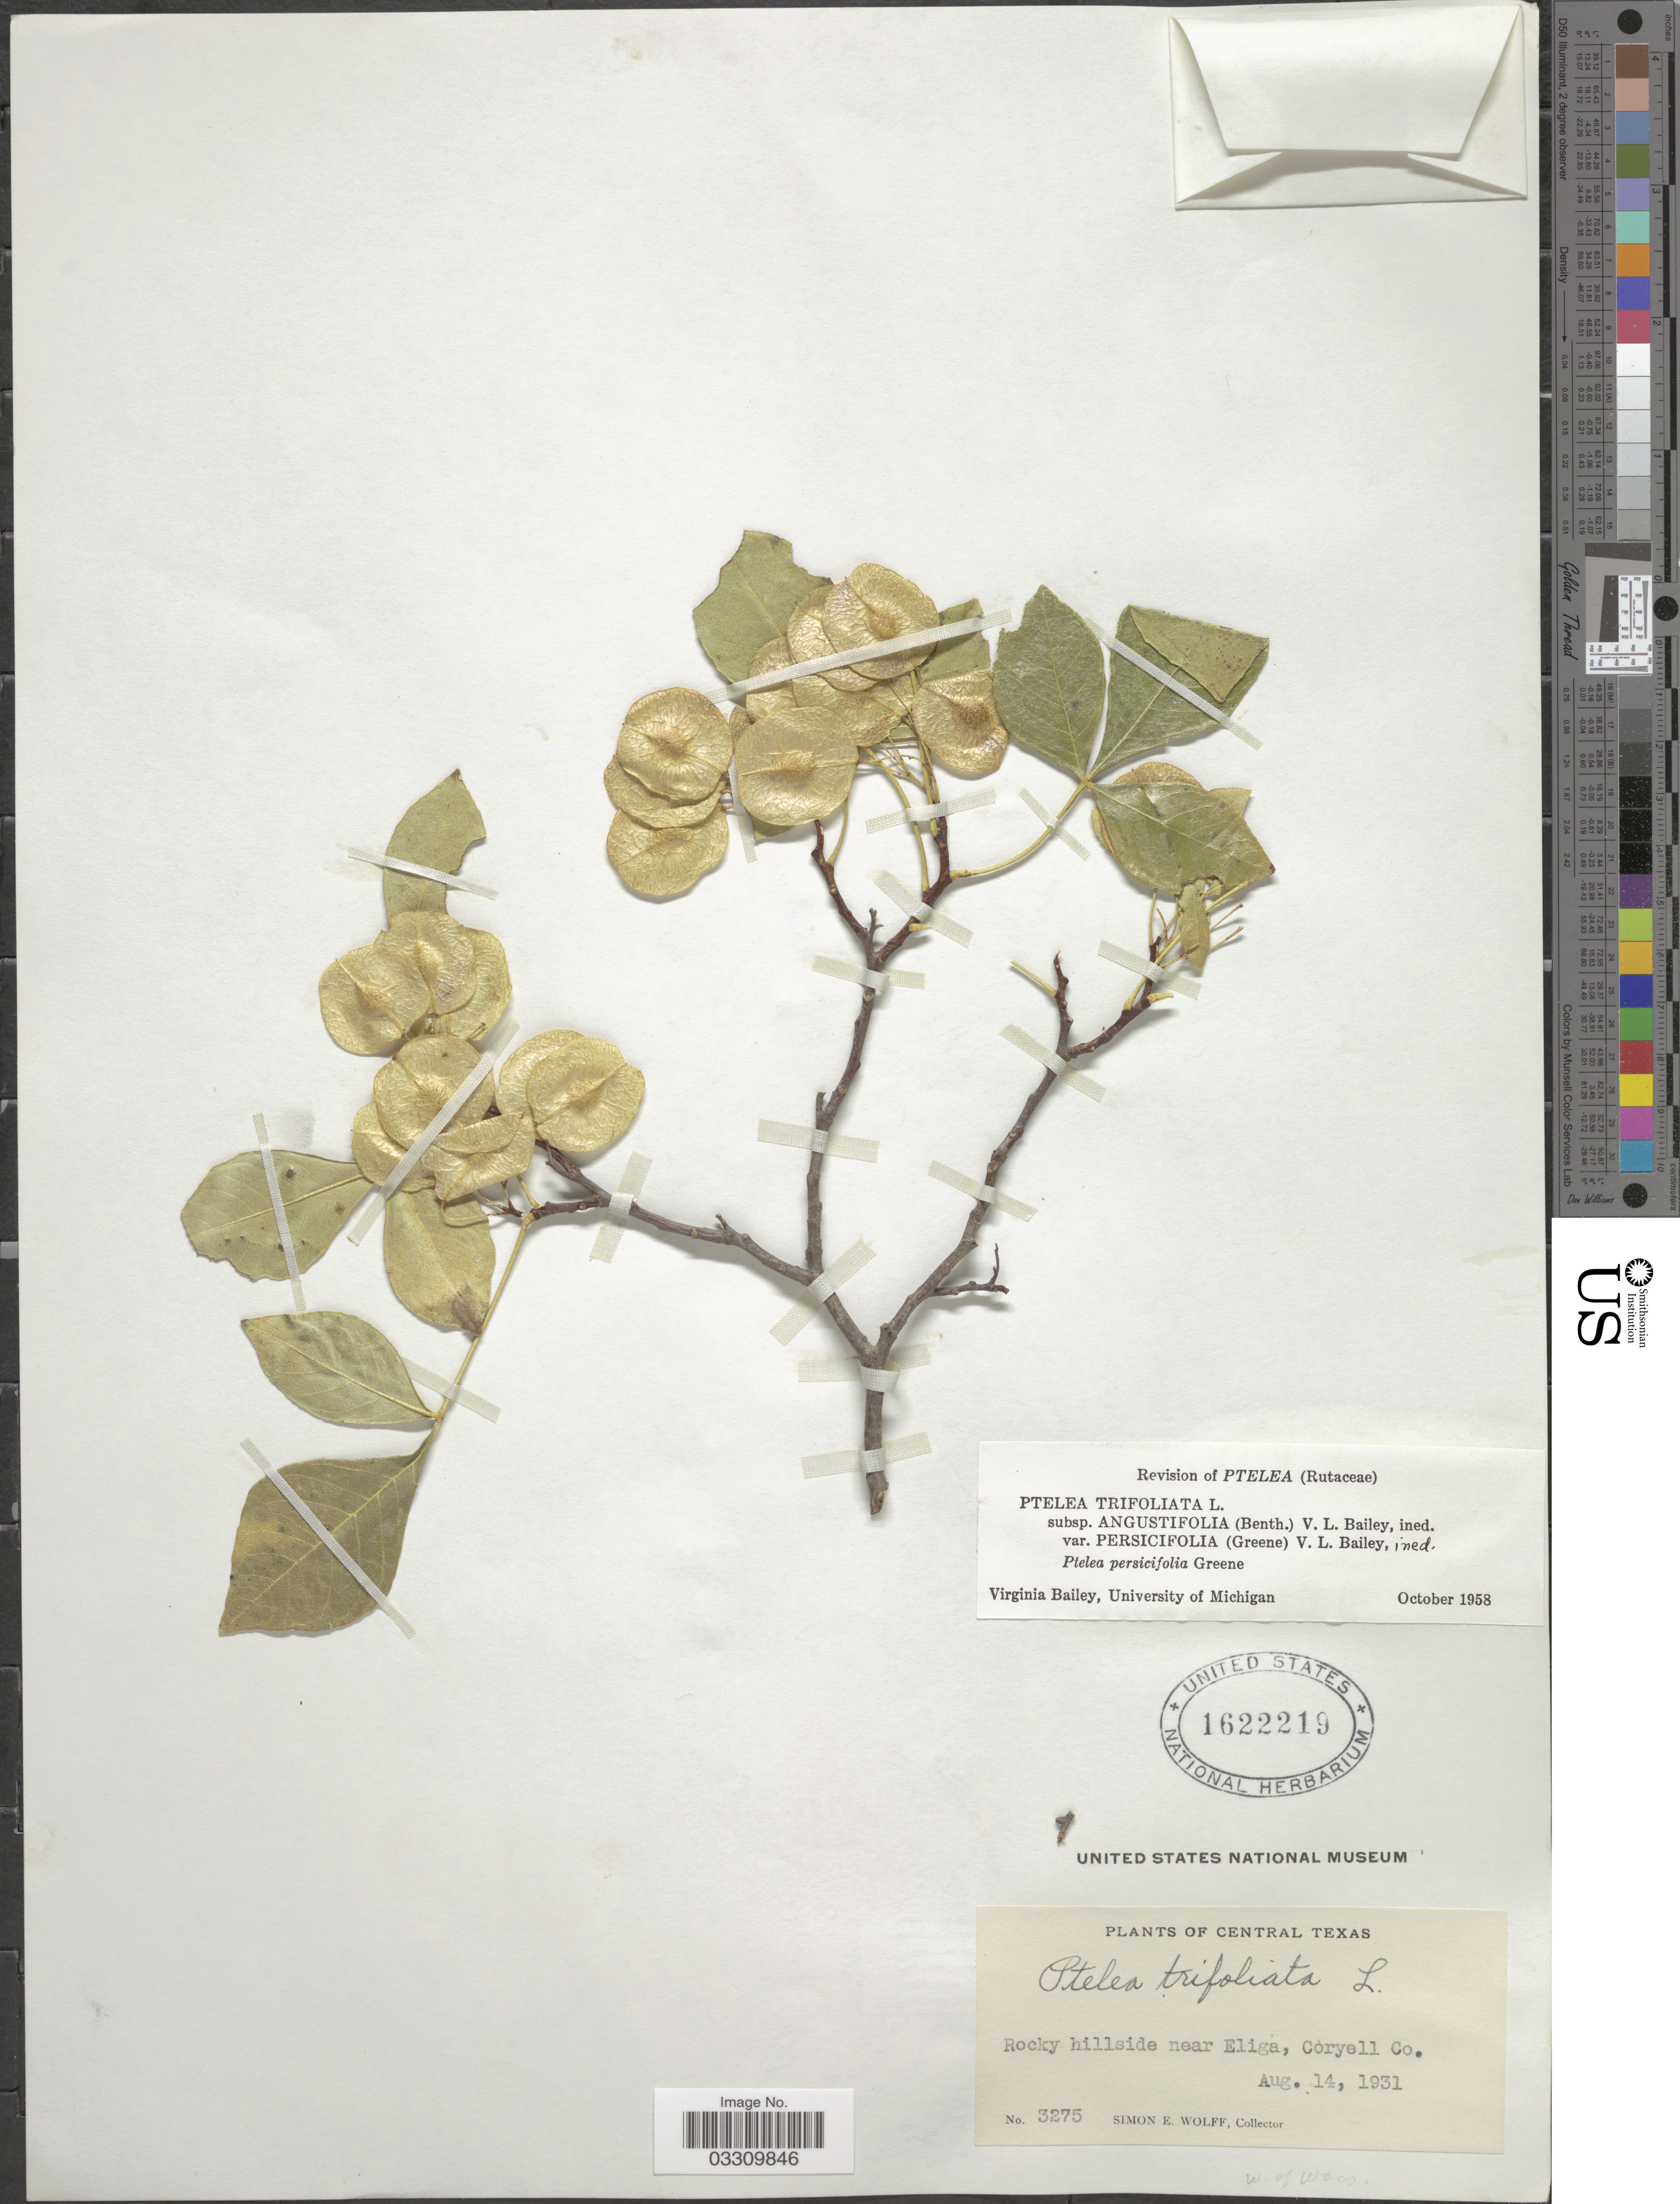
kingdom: Plantae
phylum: Tracheophyta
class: Magnoliopsida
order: Sapindales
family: Rutaceae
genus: Ptelea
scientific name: Ptelea trifoliata var. persicifolia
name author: (S.W. Greene) V. L. Bailey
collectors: S. E. Wolff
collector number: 3275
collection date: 1931-08-14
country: United States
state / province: Texas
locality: Central Texas. Rocky hillside near Eliga, Coryell Co. W. of Waco.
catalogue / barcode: US 1622219